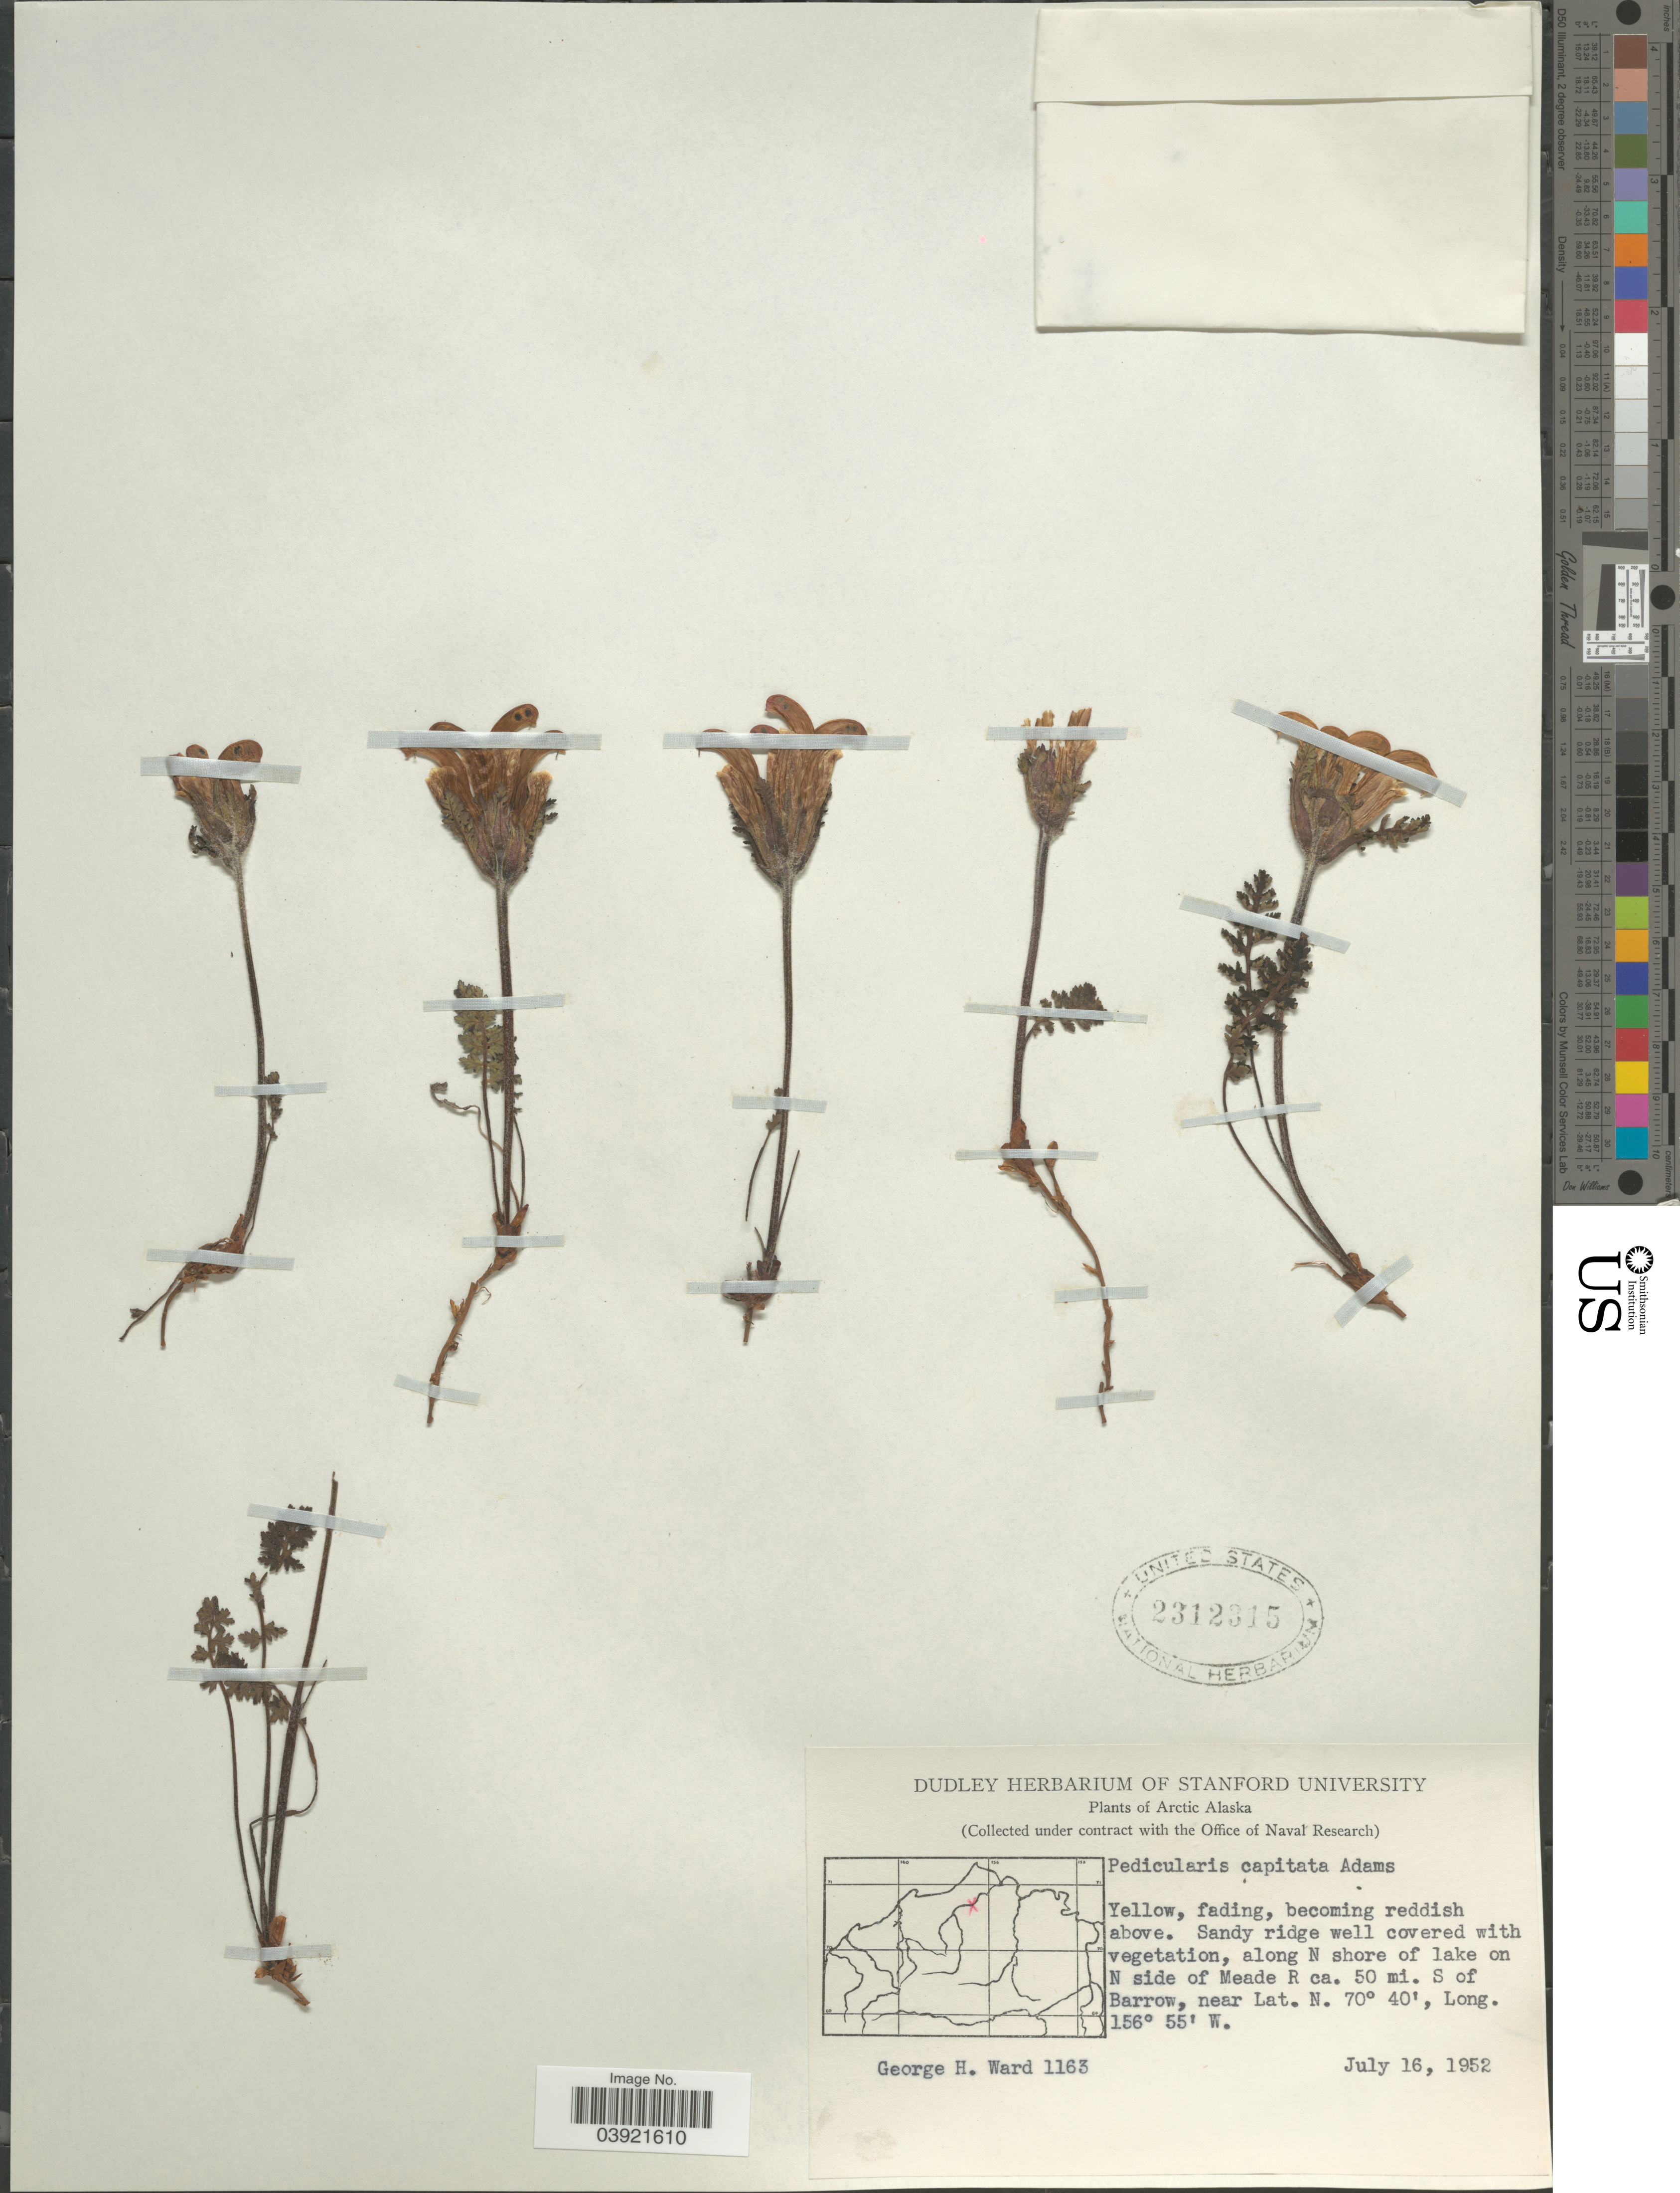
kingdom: Plantae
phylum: Tracheophyta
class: Magnoliopsida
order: Lamiales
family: Orobanchaceae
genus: Pedicularis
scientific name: Pedicularis capitata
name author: Adams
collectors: G. H. Ward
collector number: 1163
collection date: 1952-07-16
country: United States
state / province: Alaska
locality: Arctic Alaska. Along N shore of lake on N side of Meade R ca. 50 mi. S of Barrow.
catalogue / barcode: US 2312315